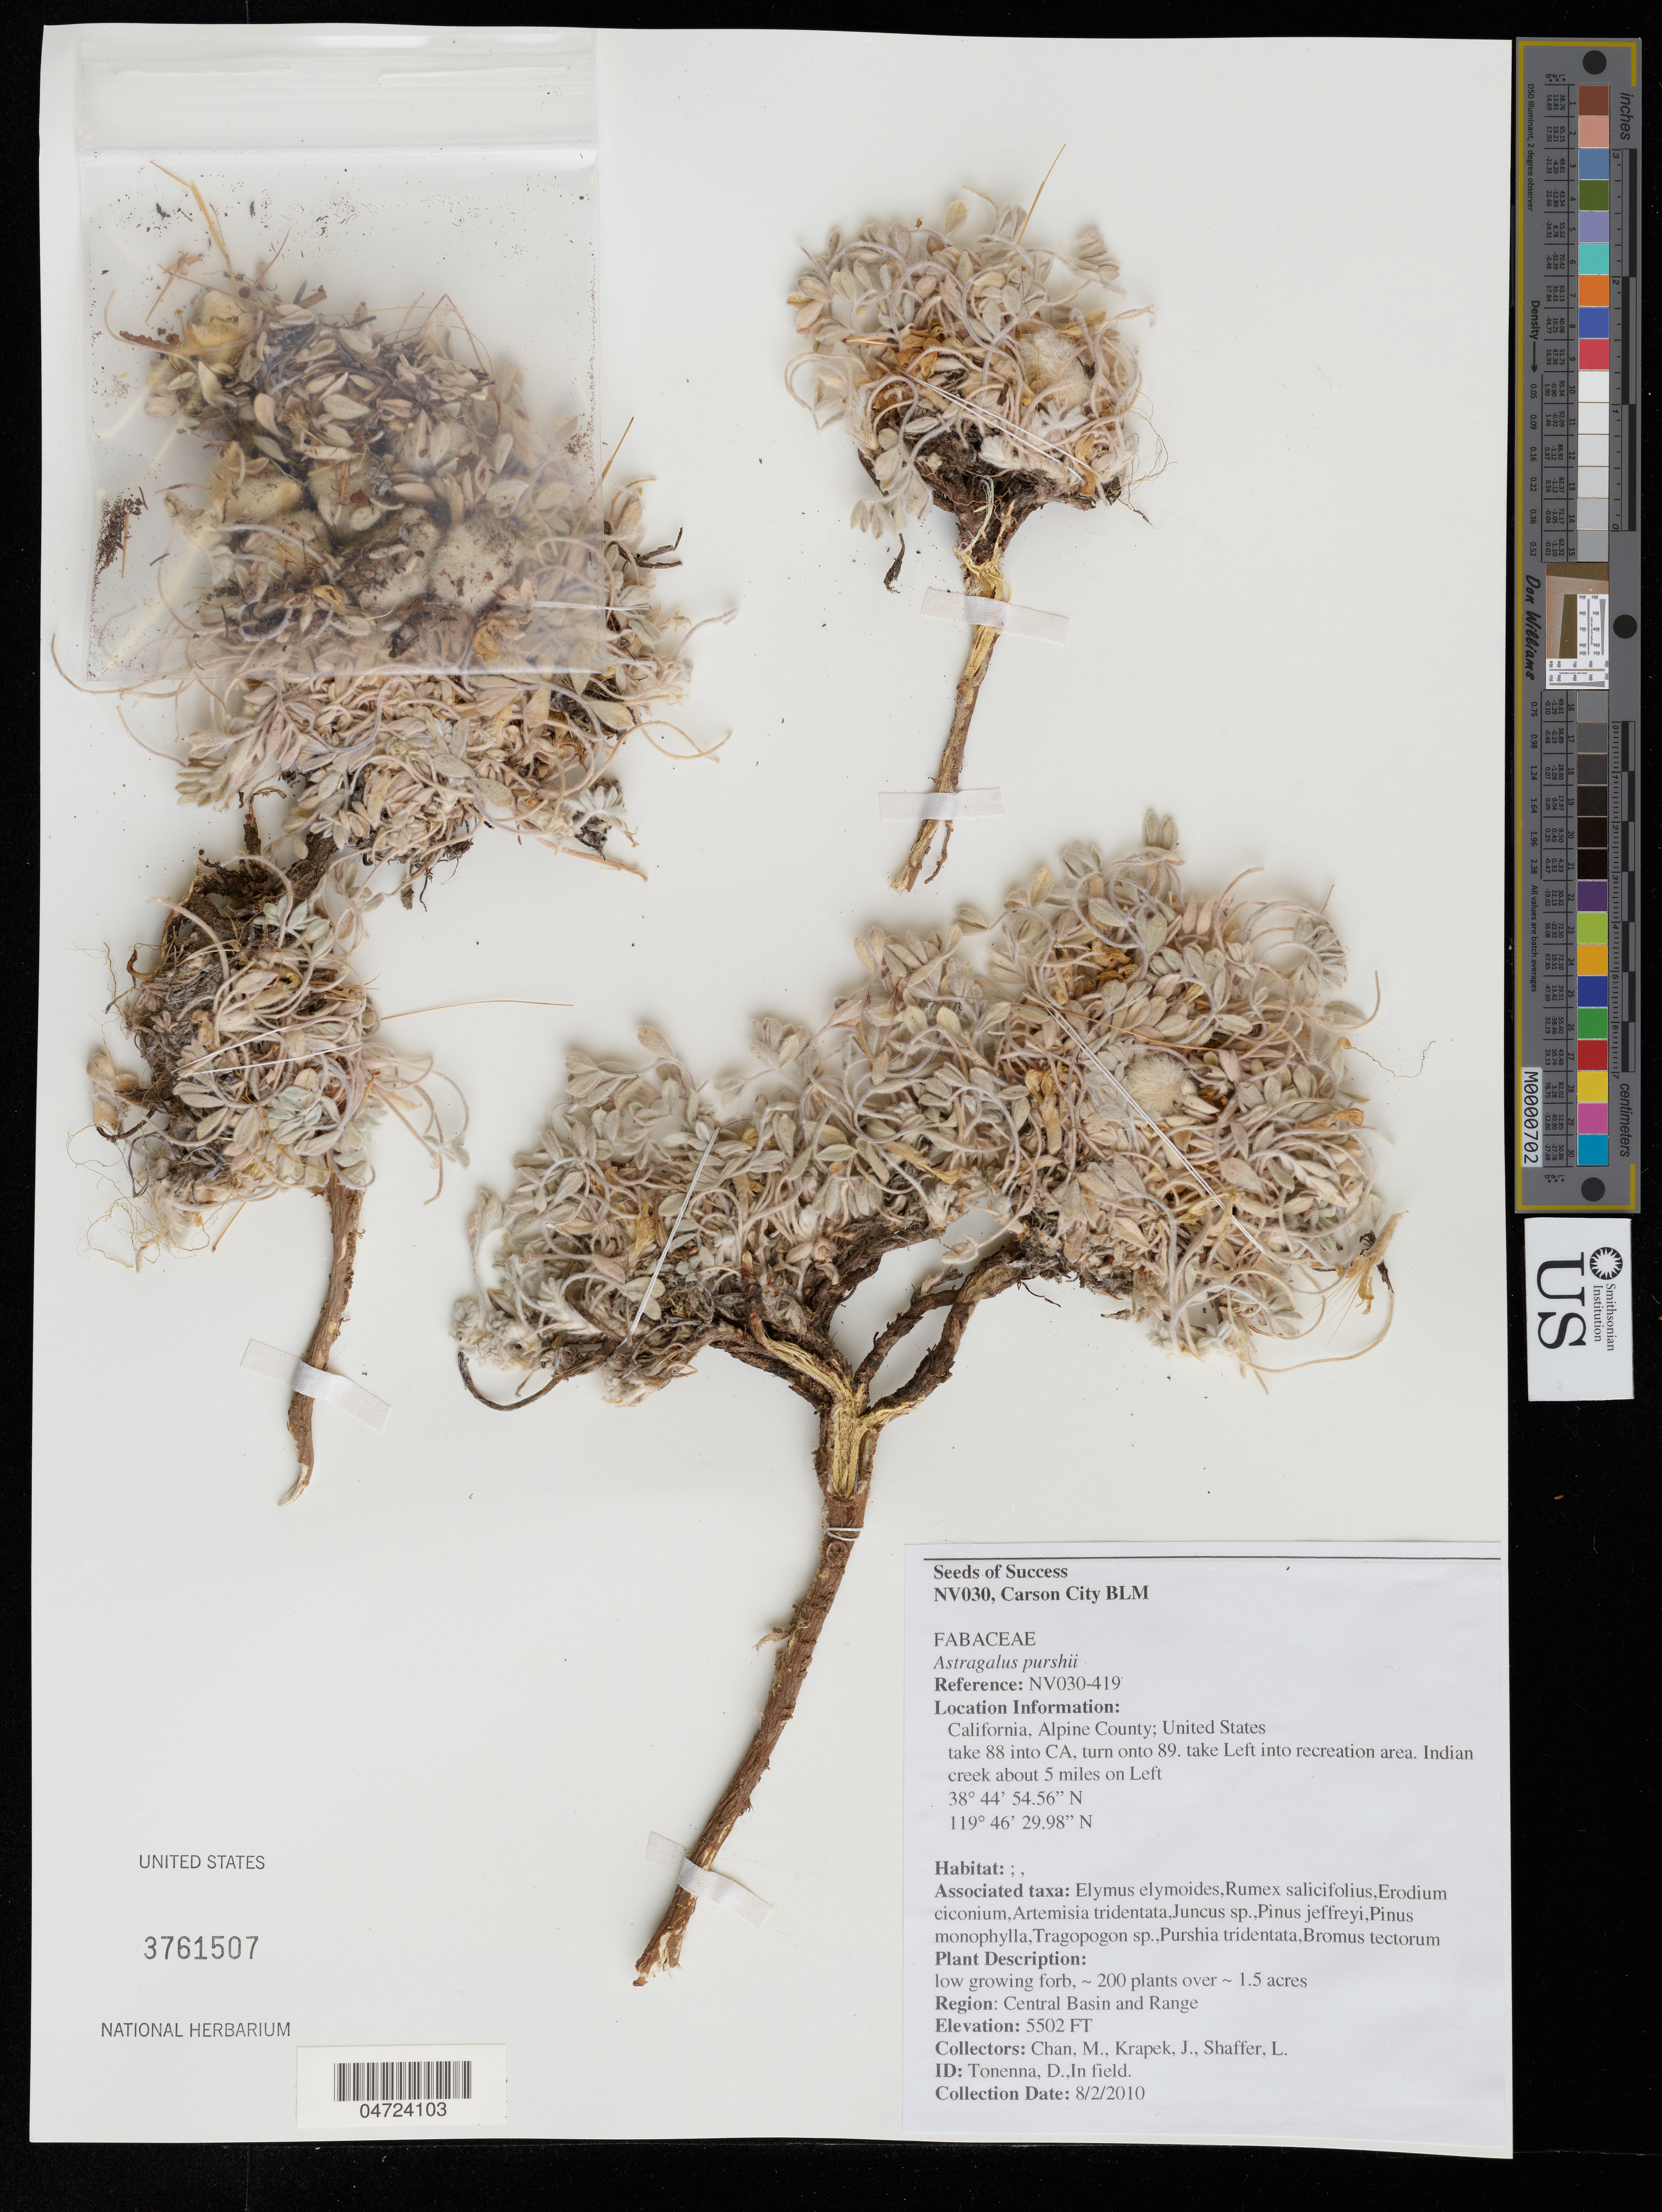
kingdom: Plantae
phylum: Tracheophyta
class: Magnoliopsida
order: Fabales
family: Fabaceae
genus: Astragalus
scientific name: Astragalus purshii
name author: Douglas ex Hook.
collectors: M. Chan, J. Krapek & L. Shaffer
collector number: NV030-419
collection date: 2010-08-02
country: United States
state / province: California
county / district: Alpine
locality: Alpine County; take 88 into CA, turn onto 89. take Left into recreation area. Indian creek about 5 miles on Left. Region: Central Basin and Range.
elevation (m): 1677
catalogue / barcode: US 3761507